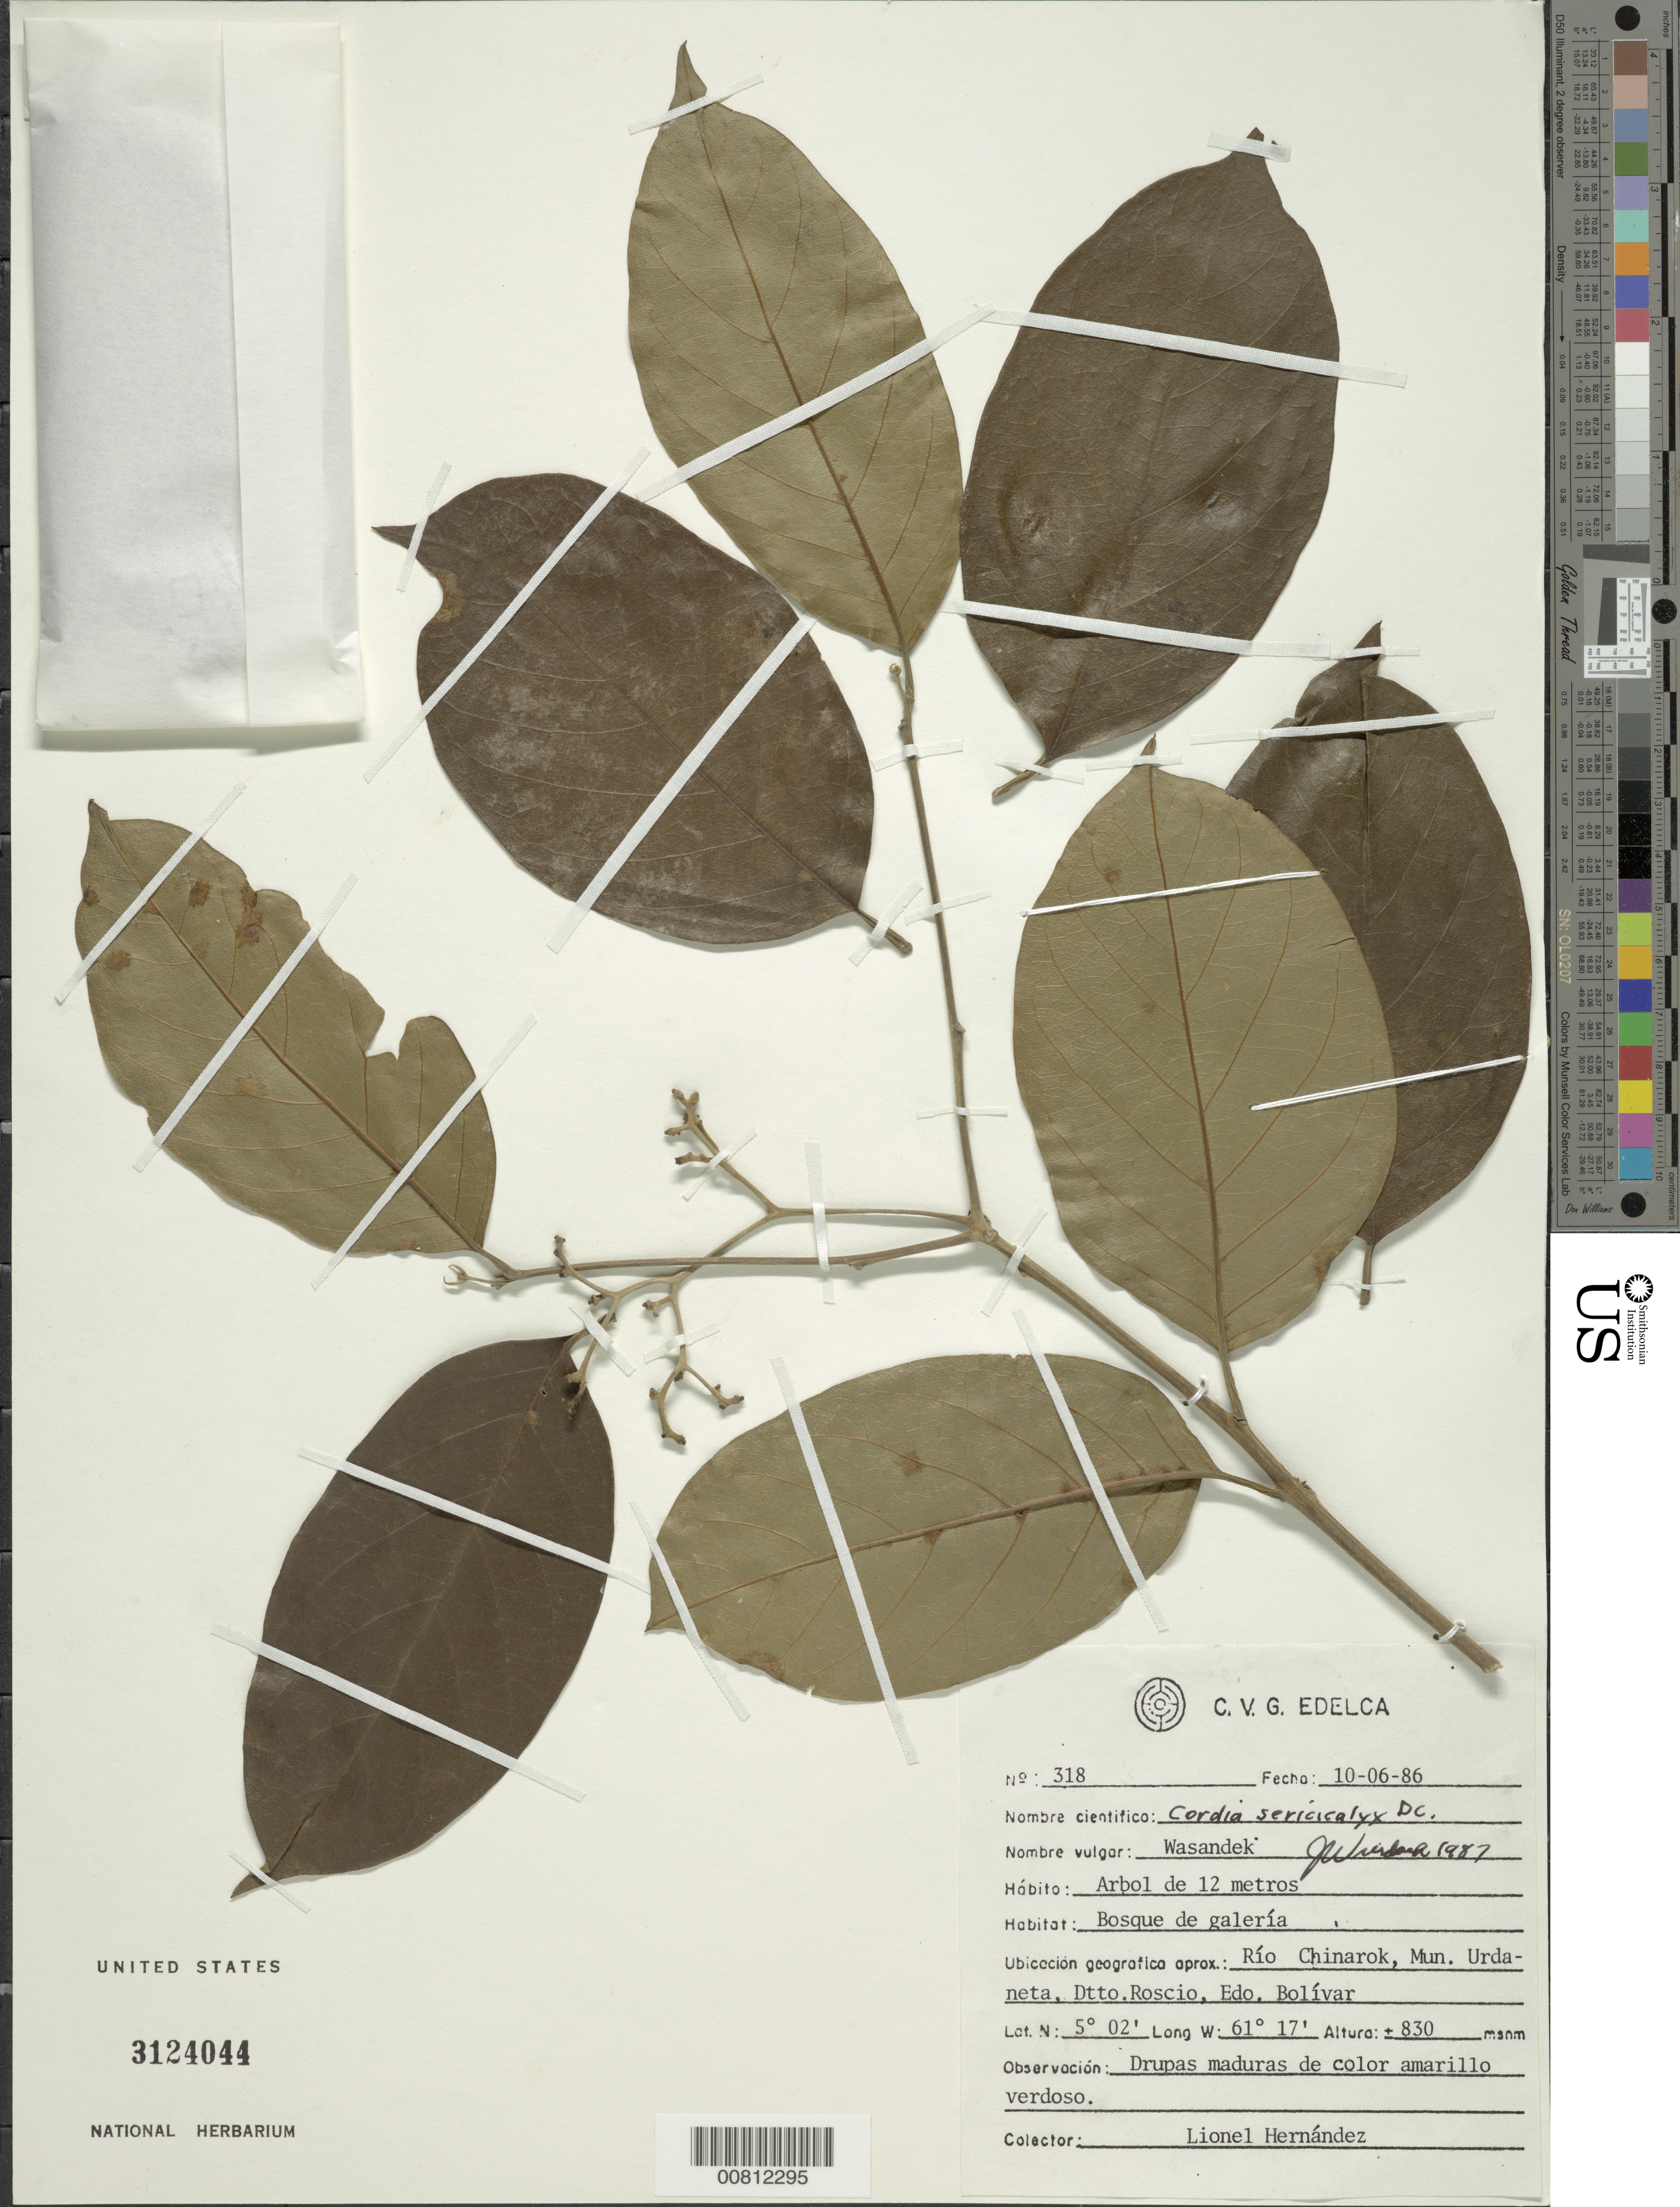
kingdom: Plantae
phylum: Tracheophyta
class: Magnoliopsida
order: Boraginales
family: Cordiaceae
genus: Cordia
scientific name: Cordia sericicalyx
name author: DC.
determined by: Wurdack, John J., (US), US (UNITED STATES)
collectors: L. Hernández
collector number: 318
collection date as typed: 6-Oct-86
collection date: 1986-10-06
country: Venezuela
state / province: Bolívar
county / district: Roscio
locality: Mun. Urdaneta, Río Chinarok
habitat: Bosque de galería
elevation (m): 830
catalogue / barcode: US 3124044